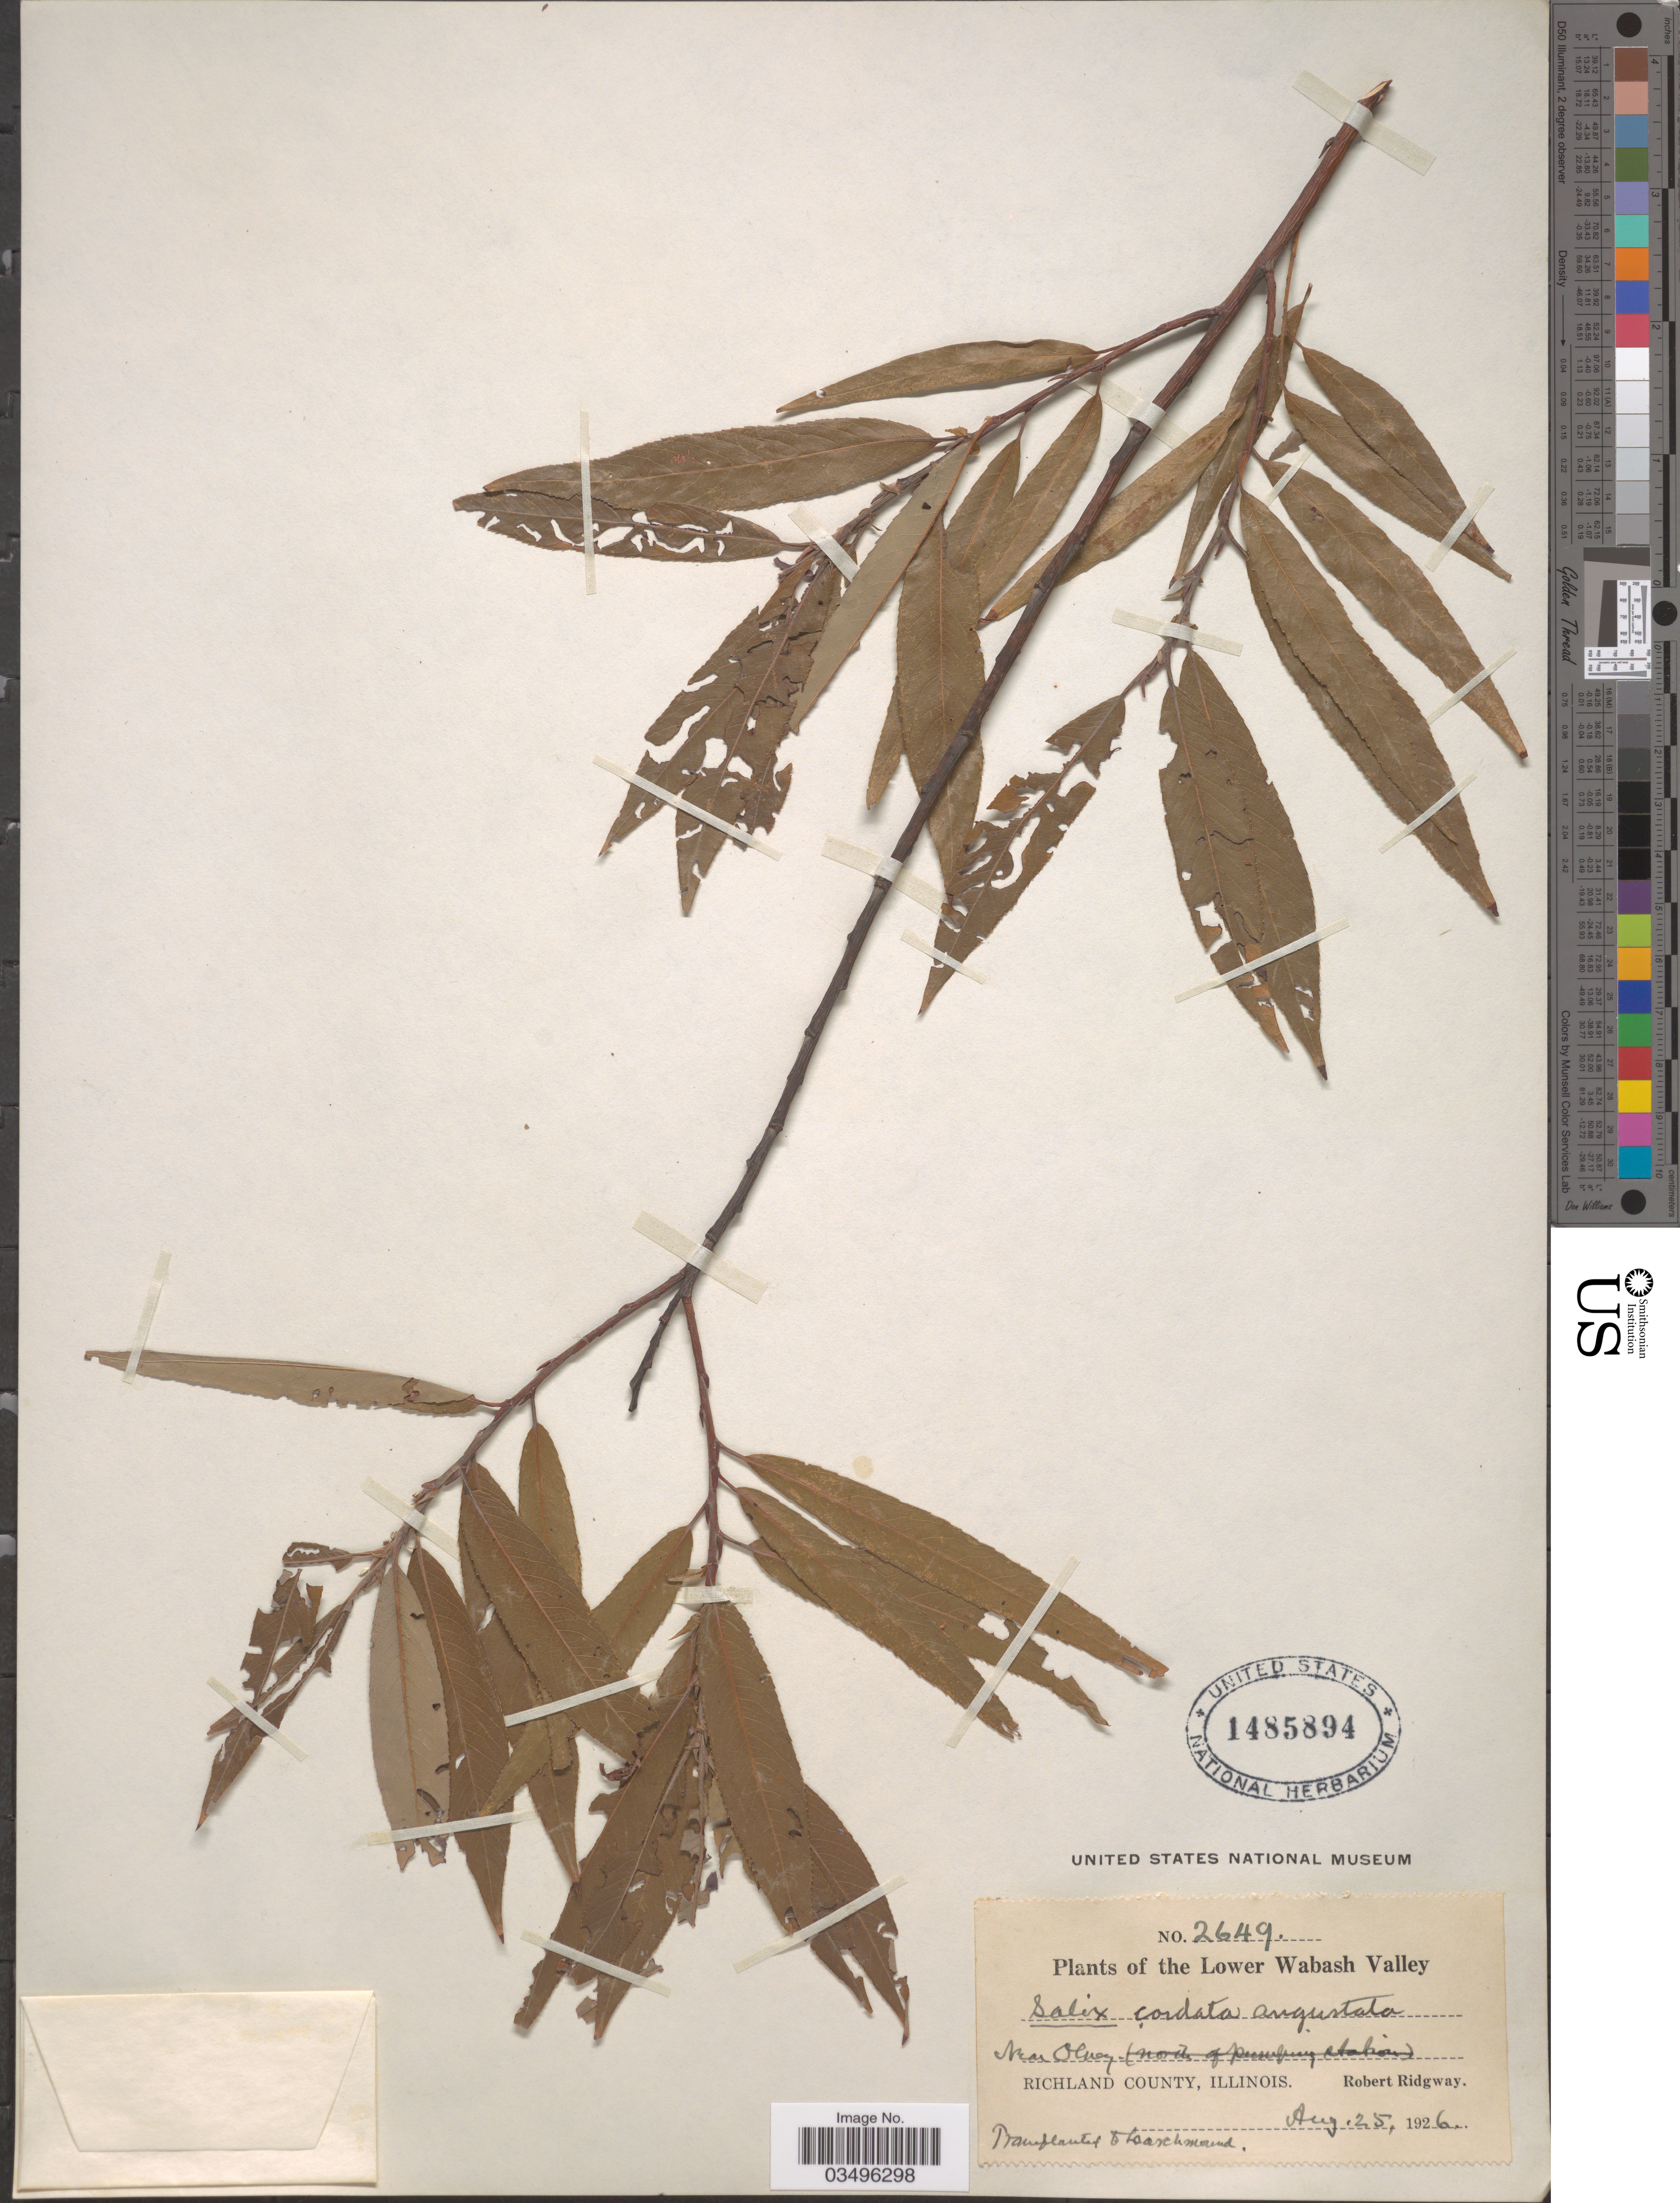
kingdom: Plantae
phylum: Tracheophyta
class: Magnoliopsida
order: Malpighiales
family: Salicaceae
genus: Salix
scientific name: Salix cordata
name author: Michx.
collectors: R. Ridgway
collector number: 2649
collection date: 1926-08-25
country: United States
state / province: Illinois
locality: The Lower Wabash Valley. Near Olney. Richland County.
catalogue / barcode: US 1485894